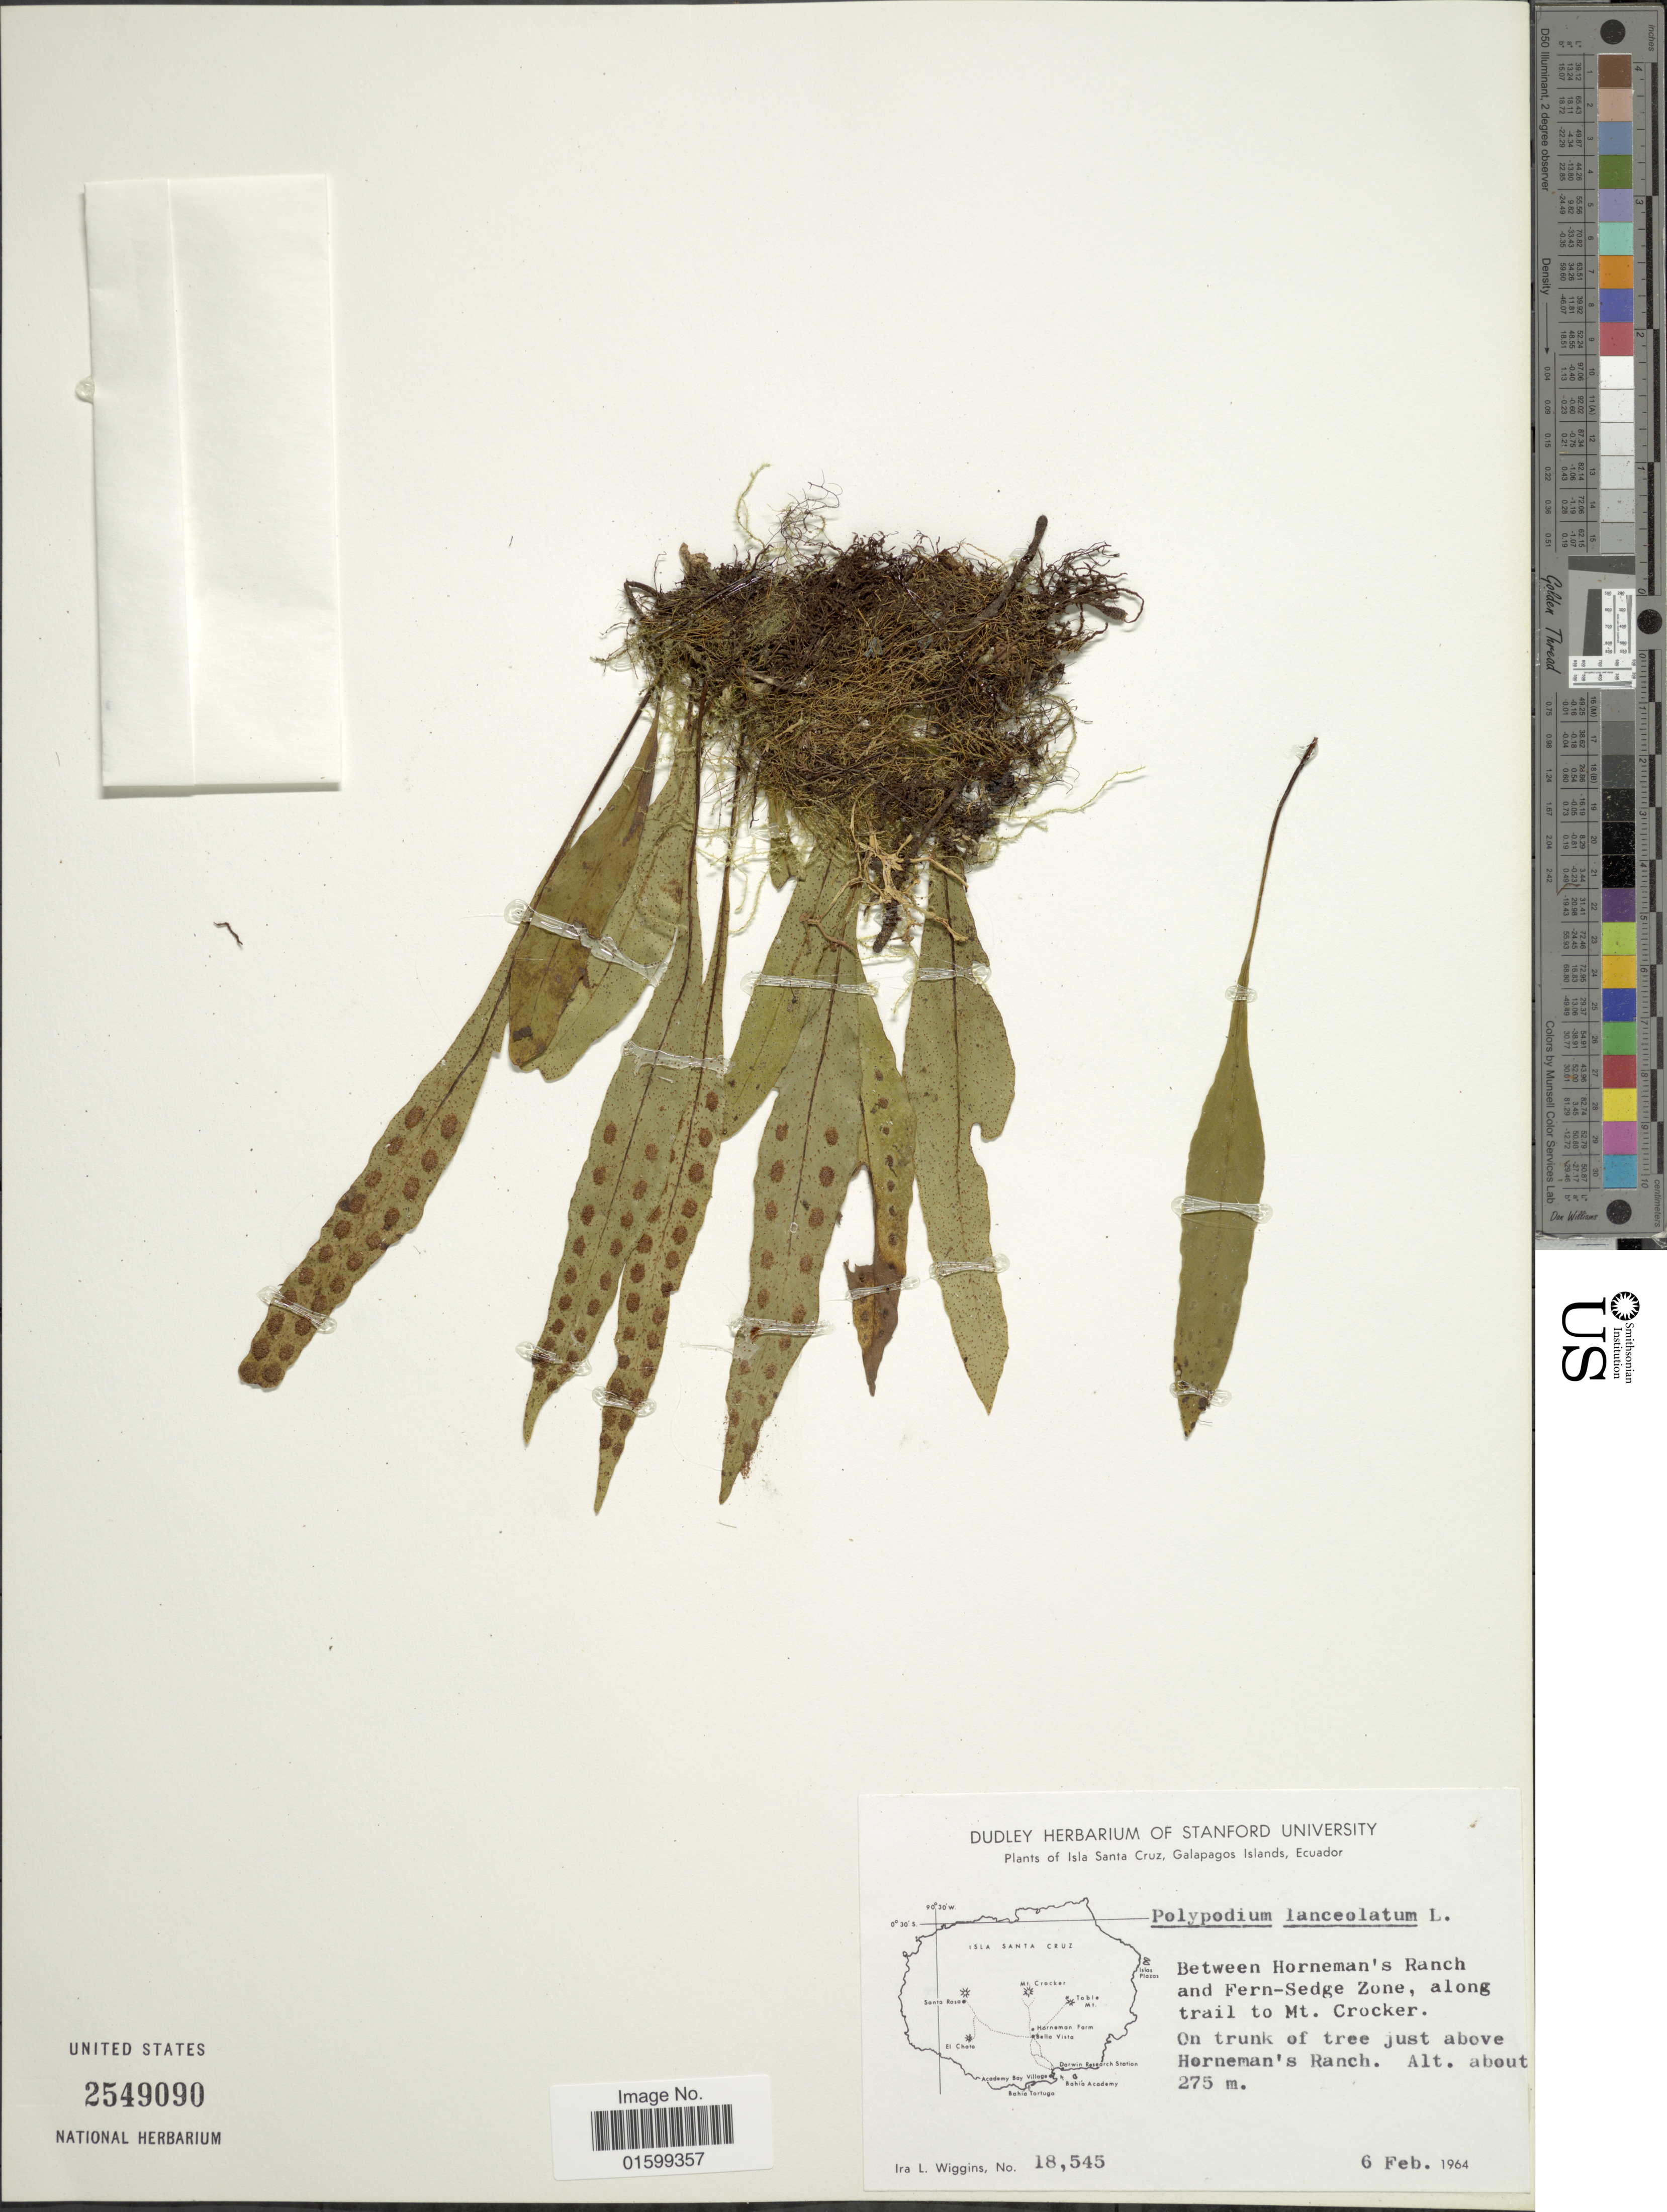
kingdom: Plantae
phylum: Tracheophyta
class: Polypodiopsida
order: Polypodiales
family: Polypodiaceae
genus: Pleopeltis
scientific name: Pleopeltis macrocarpa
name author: (Bory ex Willd.) Kaulf.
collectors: I. L. Wiggins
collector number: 18545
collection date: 1964-02-06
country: Ecuador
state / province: Colón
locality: Isla Santa Cruz, Galapagos Islands, between Horneman's Ranch and Fern-Sedge Zone, along trail to Mt. Crocker, on trunk tree just above Horneman's Ranch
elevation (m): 275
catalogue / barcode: US 2549090